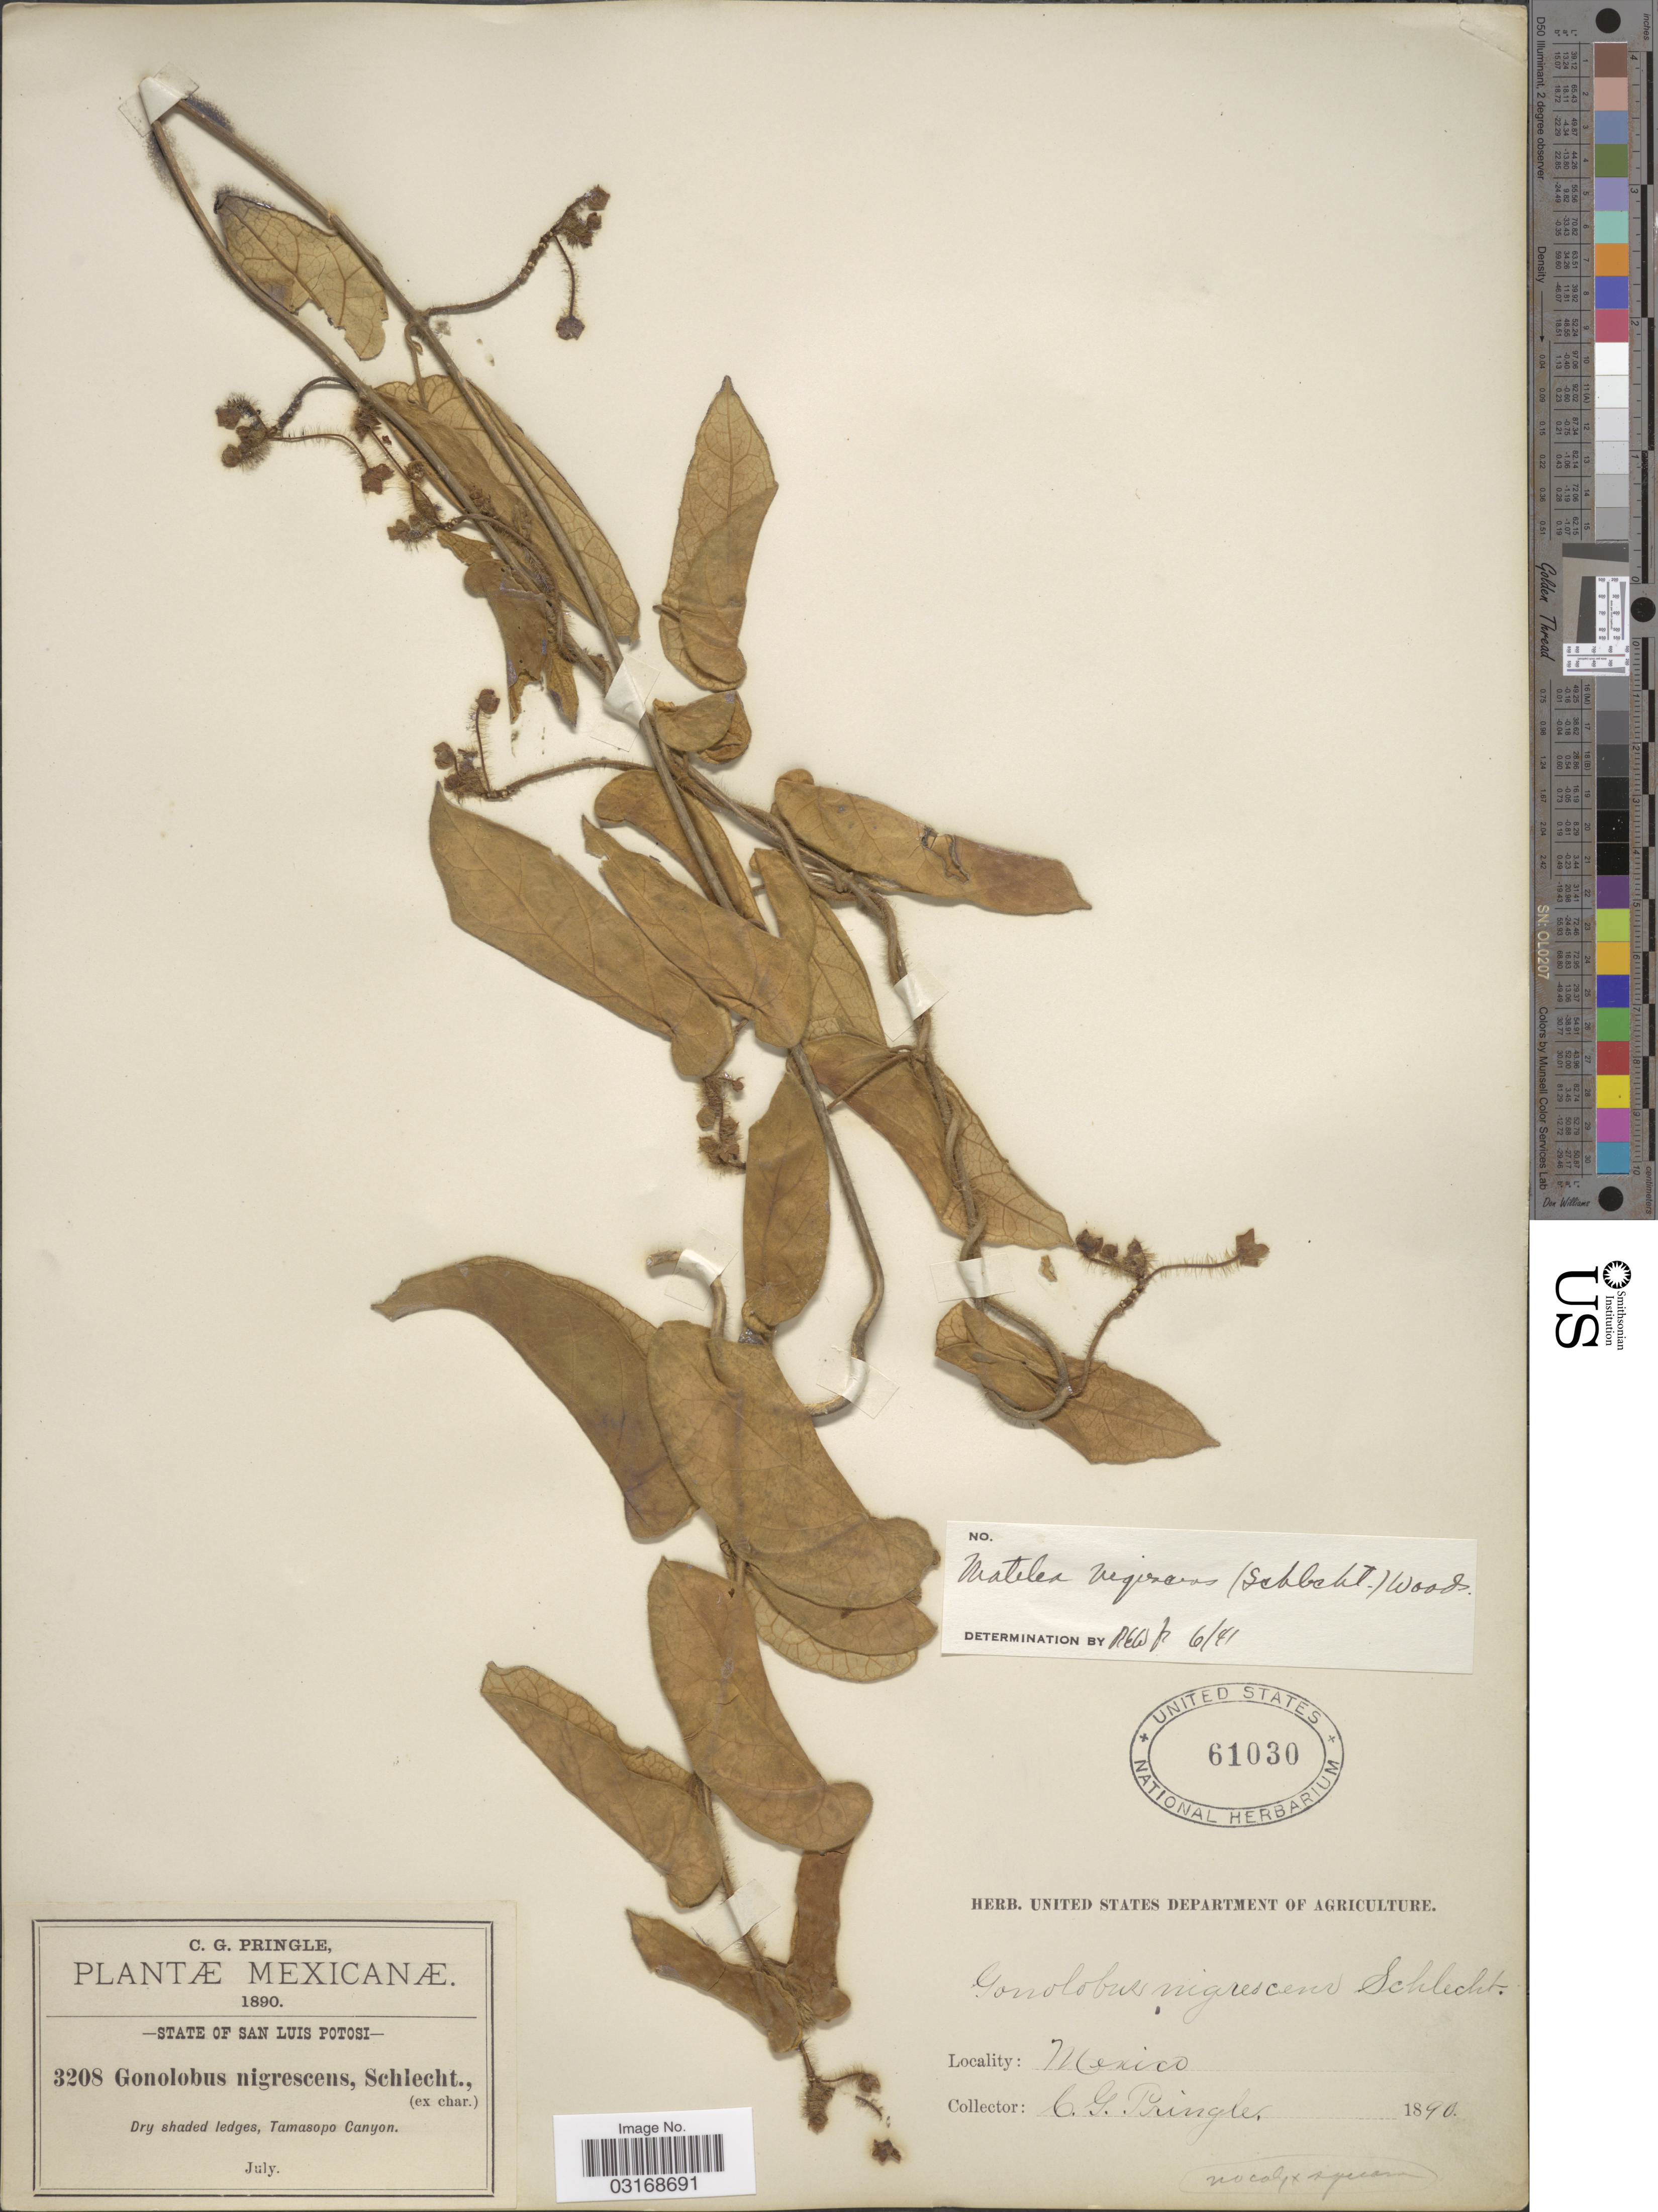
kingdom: Plantae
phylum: Tracheophyta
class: Magnoliopsida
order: Gentianales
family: Apocynaceae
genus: Matelea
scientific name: Matelea nigrescens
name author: (Schltdl.) Woodson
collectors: C. G. Pringle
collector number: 3208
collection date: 1890-07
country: Mexico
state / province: San Luis Potosí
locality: State of San Luis Potosi. Tamasopo Canyon.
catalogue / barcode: US 61030